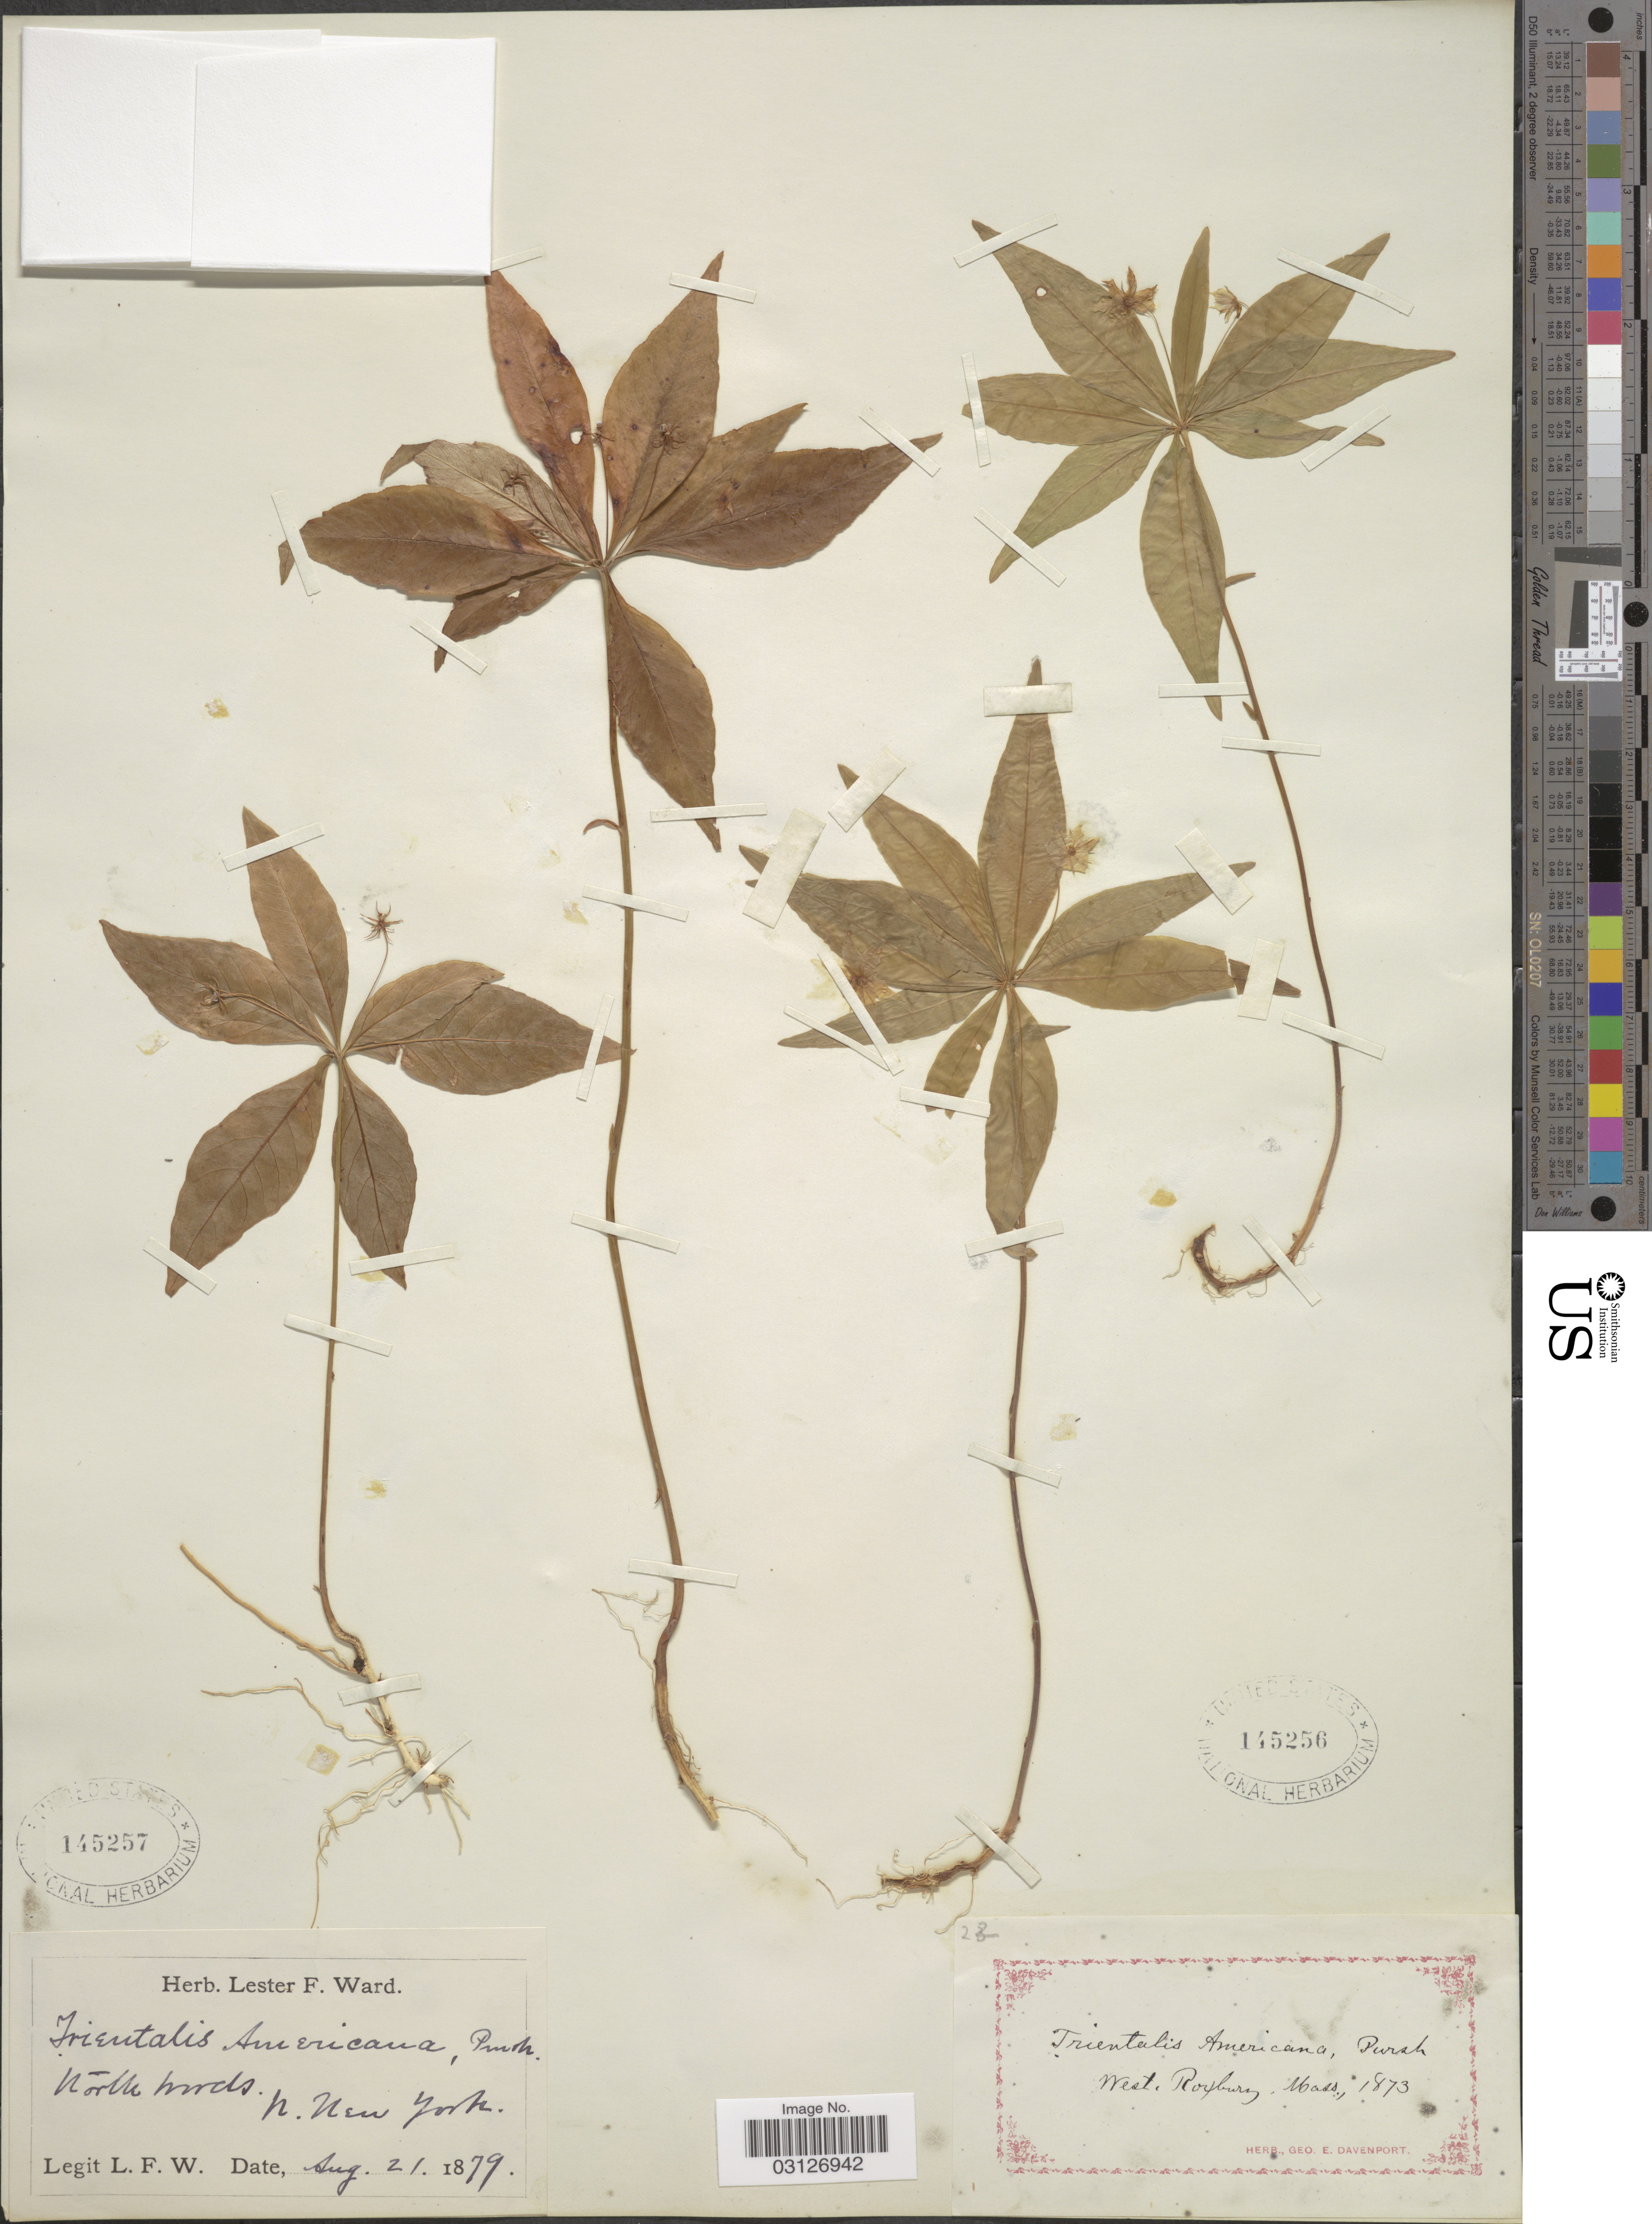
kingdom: Plantae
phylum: Tracheophyta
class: Magnoliopsida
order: Ericales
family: Primulaceae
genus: Trientalis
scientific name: Trientalis americana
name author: Pursh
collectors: ex herb. Geo. E. Davenport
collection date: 1873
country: United States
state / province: Massachusetts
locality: West. Roxbury. Mass.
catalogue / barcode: US 145256